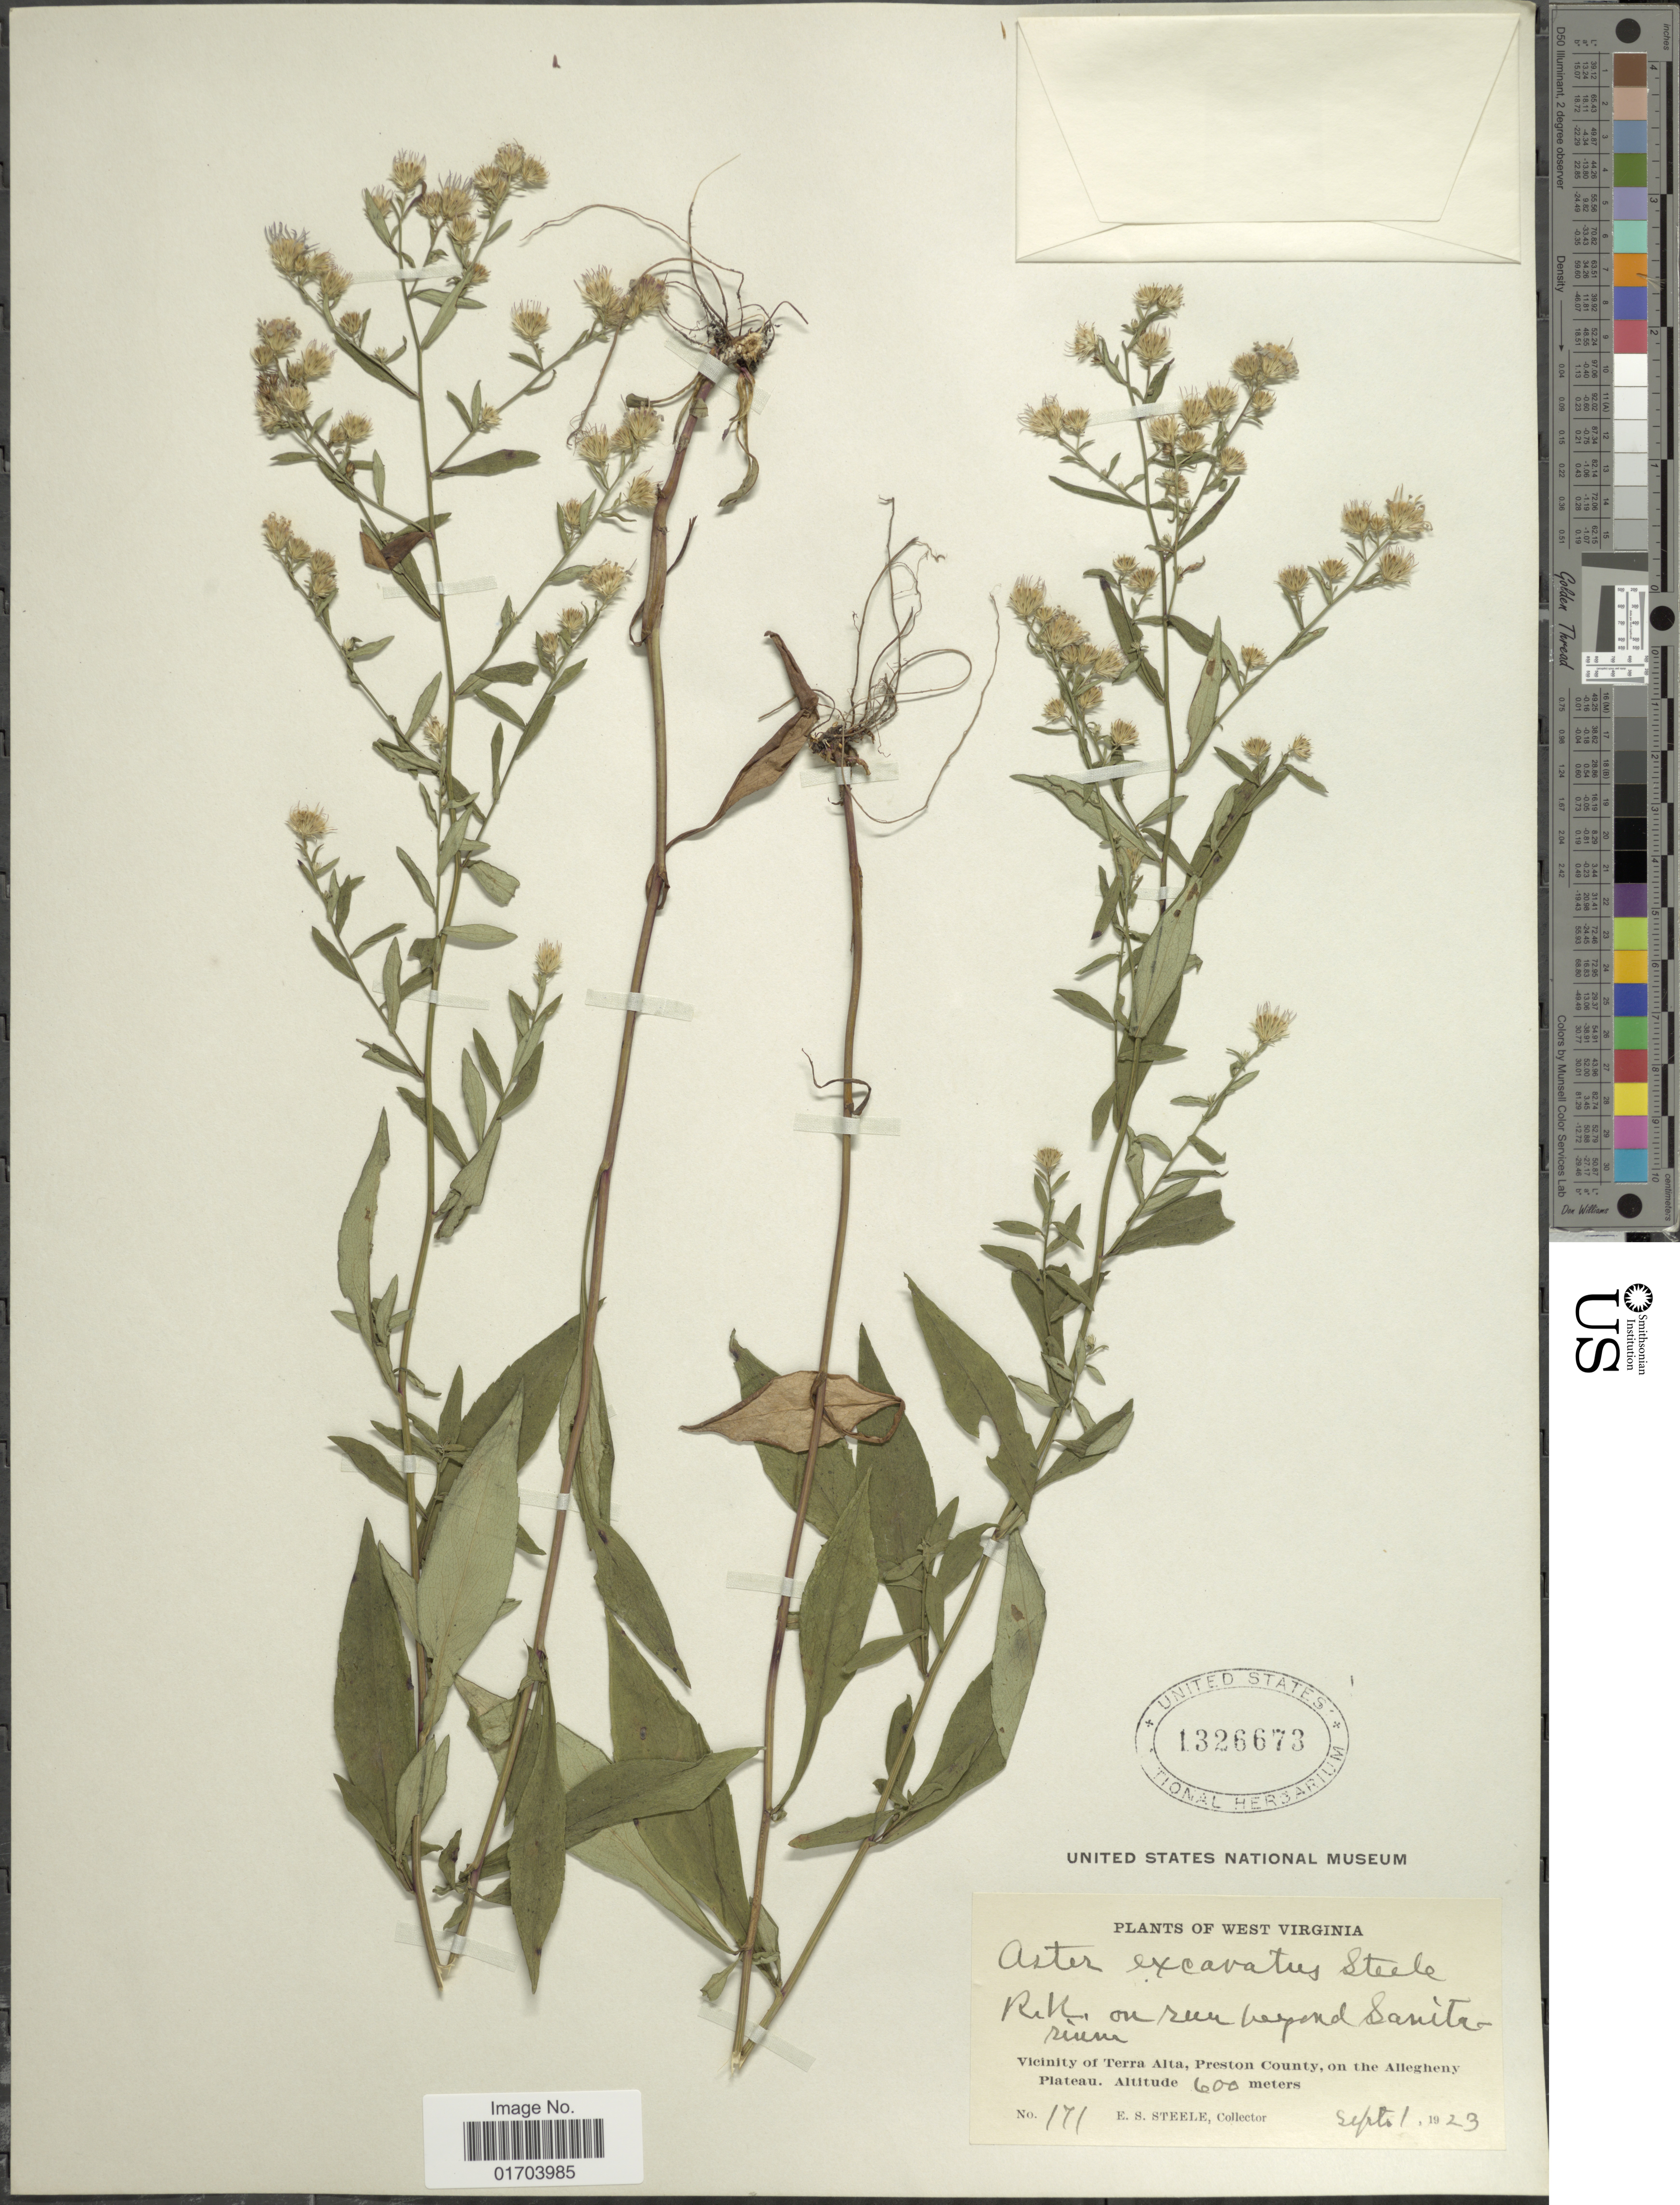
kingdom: Plantae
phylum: Tracheophyta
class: Magnoliopsida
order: Asterales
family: Asteraceae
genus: Aster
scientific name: Aster excavatus E.S. Steele sp. nov. ined.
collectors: E. Steele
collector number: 171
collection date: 1923-09-01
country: United States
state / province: West Virginia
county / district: Preston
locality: R.R., on run beyond Sanitarium, Vicinity of Terra Alta, Preston County, on the Allegheny Plateau.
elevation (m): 600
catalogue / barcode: US 1326673